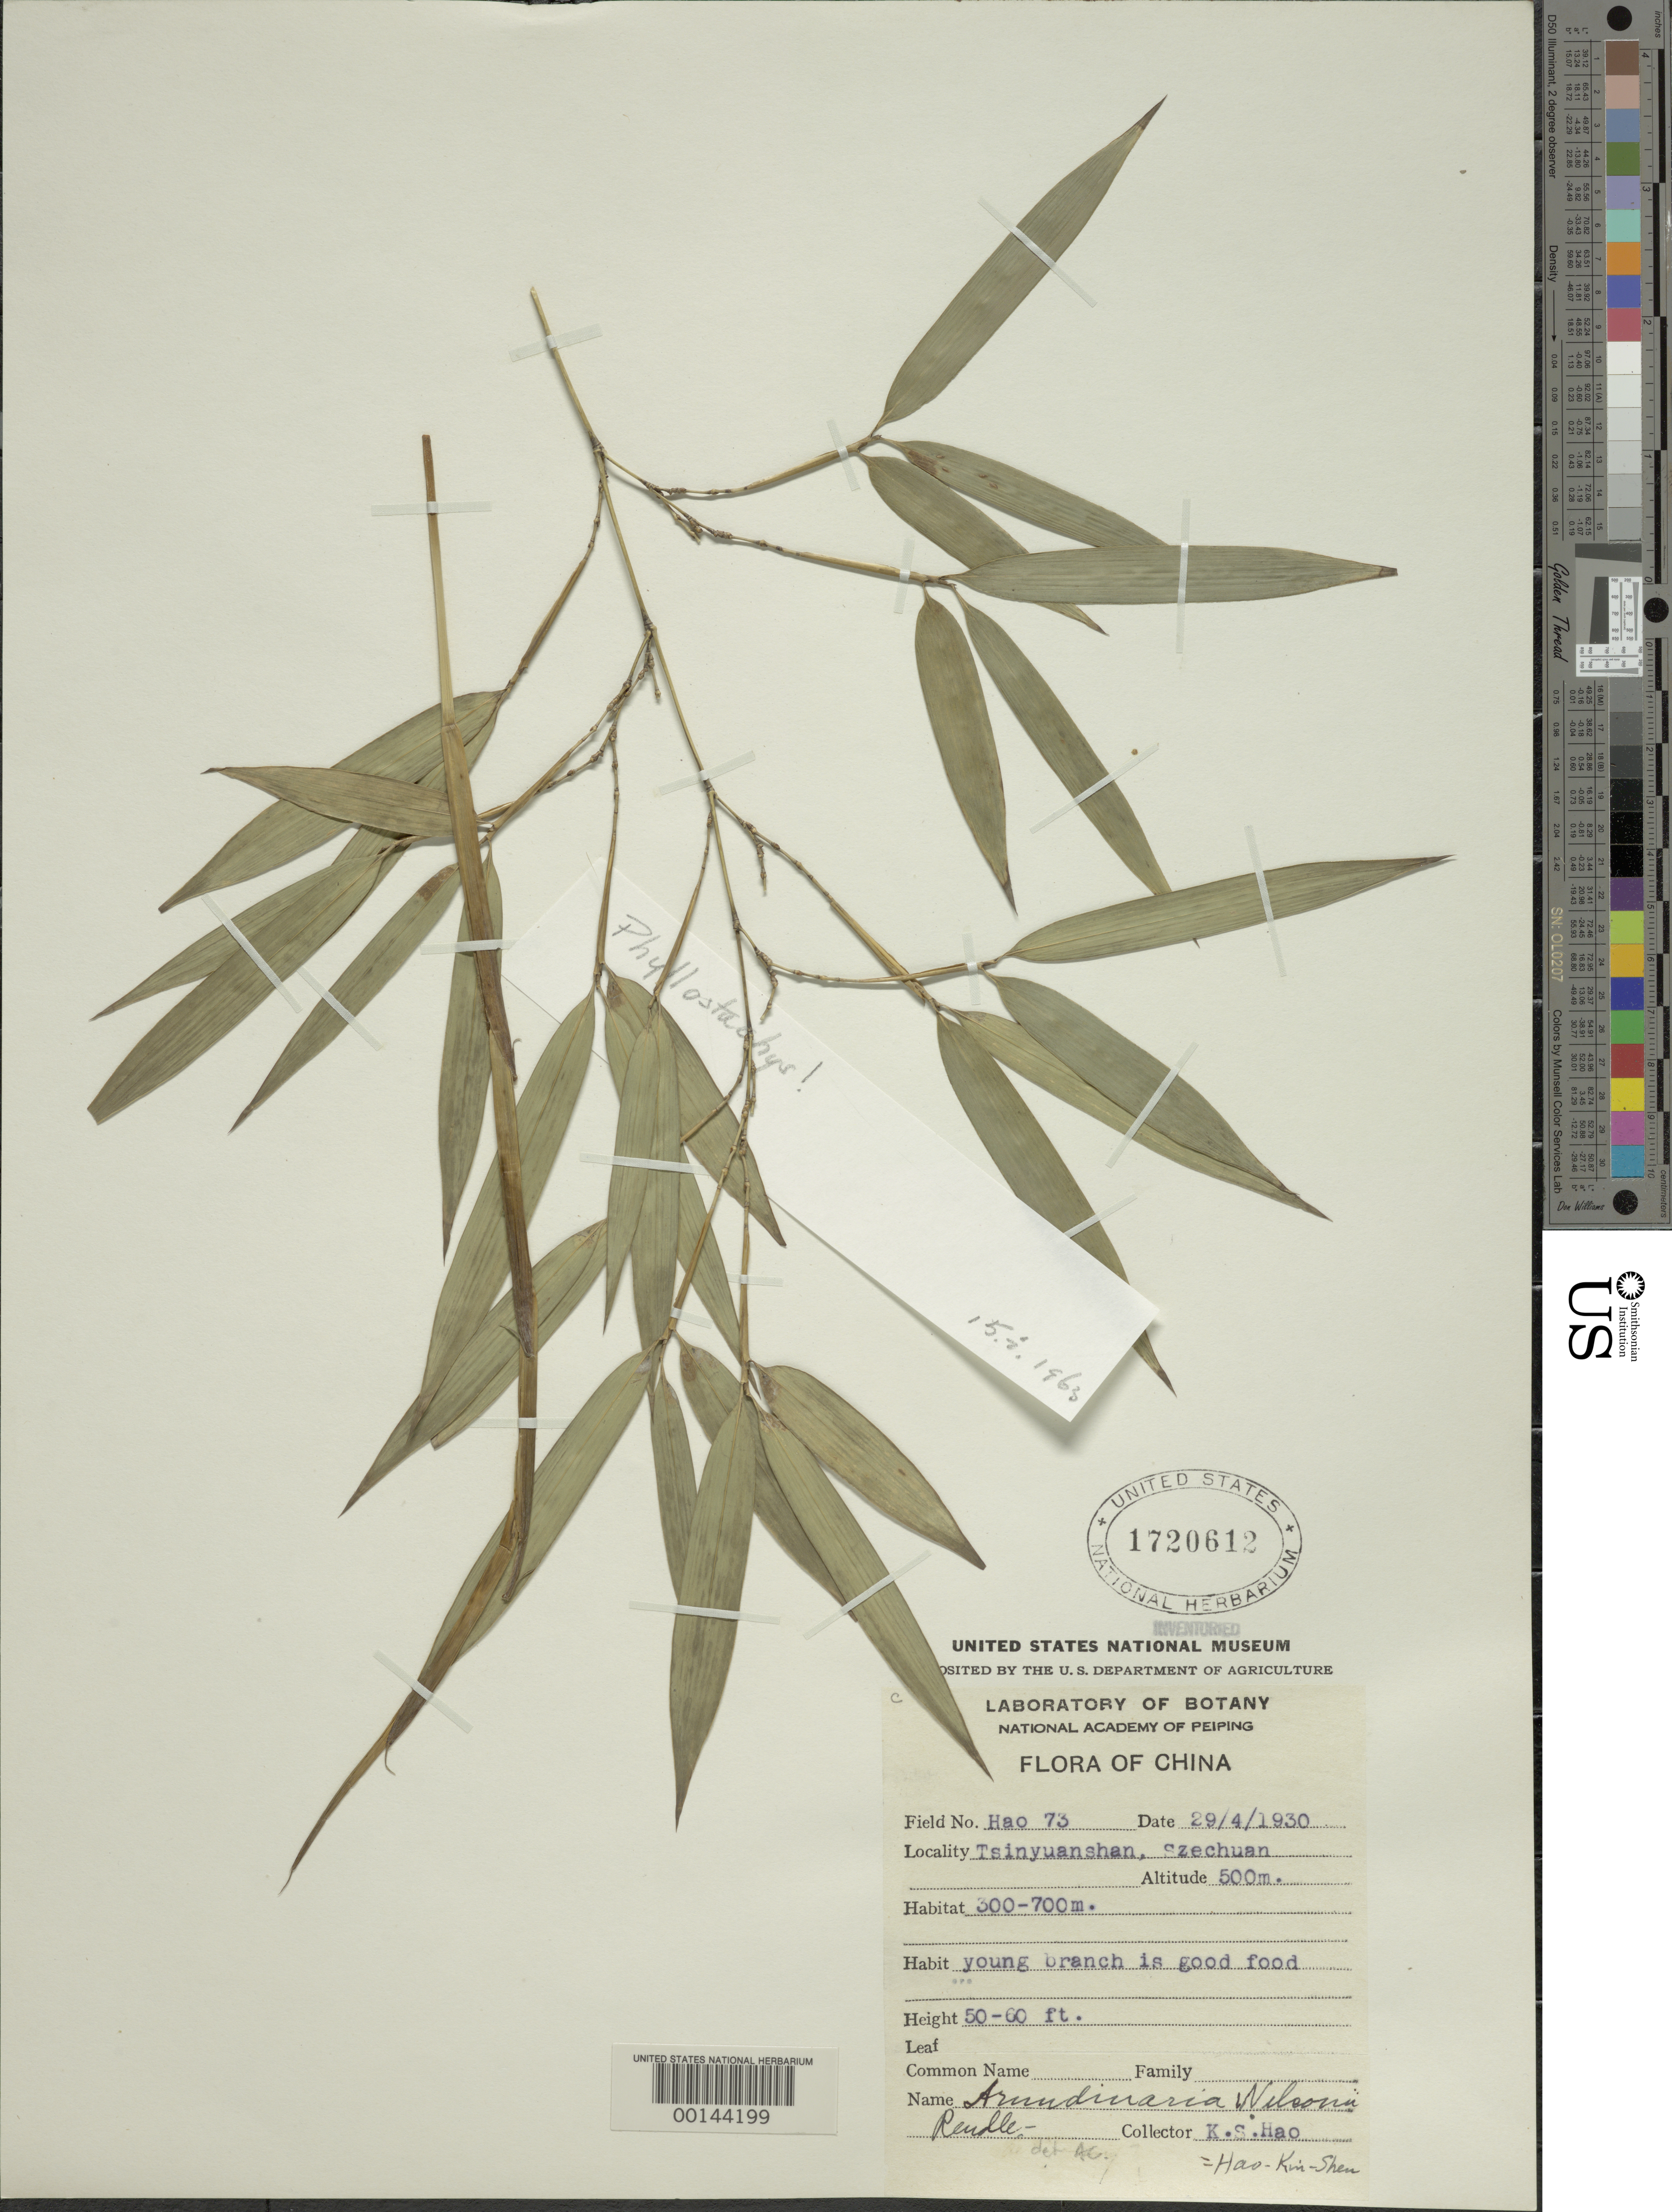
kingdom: Plantae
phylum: Tracheophyta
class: Liliopsida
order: Poales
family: Poaceae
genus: Phyllostachys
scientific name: Phyllostachys sp.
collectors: K. S. Hao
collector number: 73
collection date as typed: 29 Apr 1930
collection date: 1930-04-29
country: China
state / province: Sichuan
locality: Tsinyuanshan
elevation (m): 500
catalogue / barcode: US 1720612